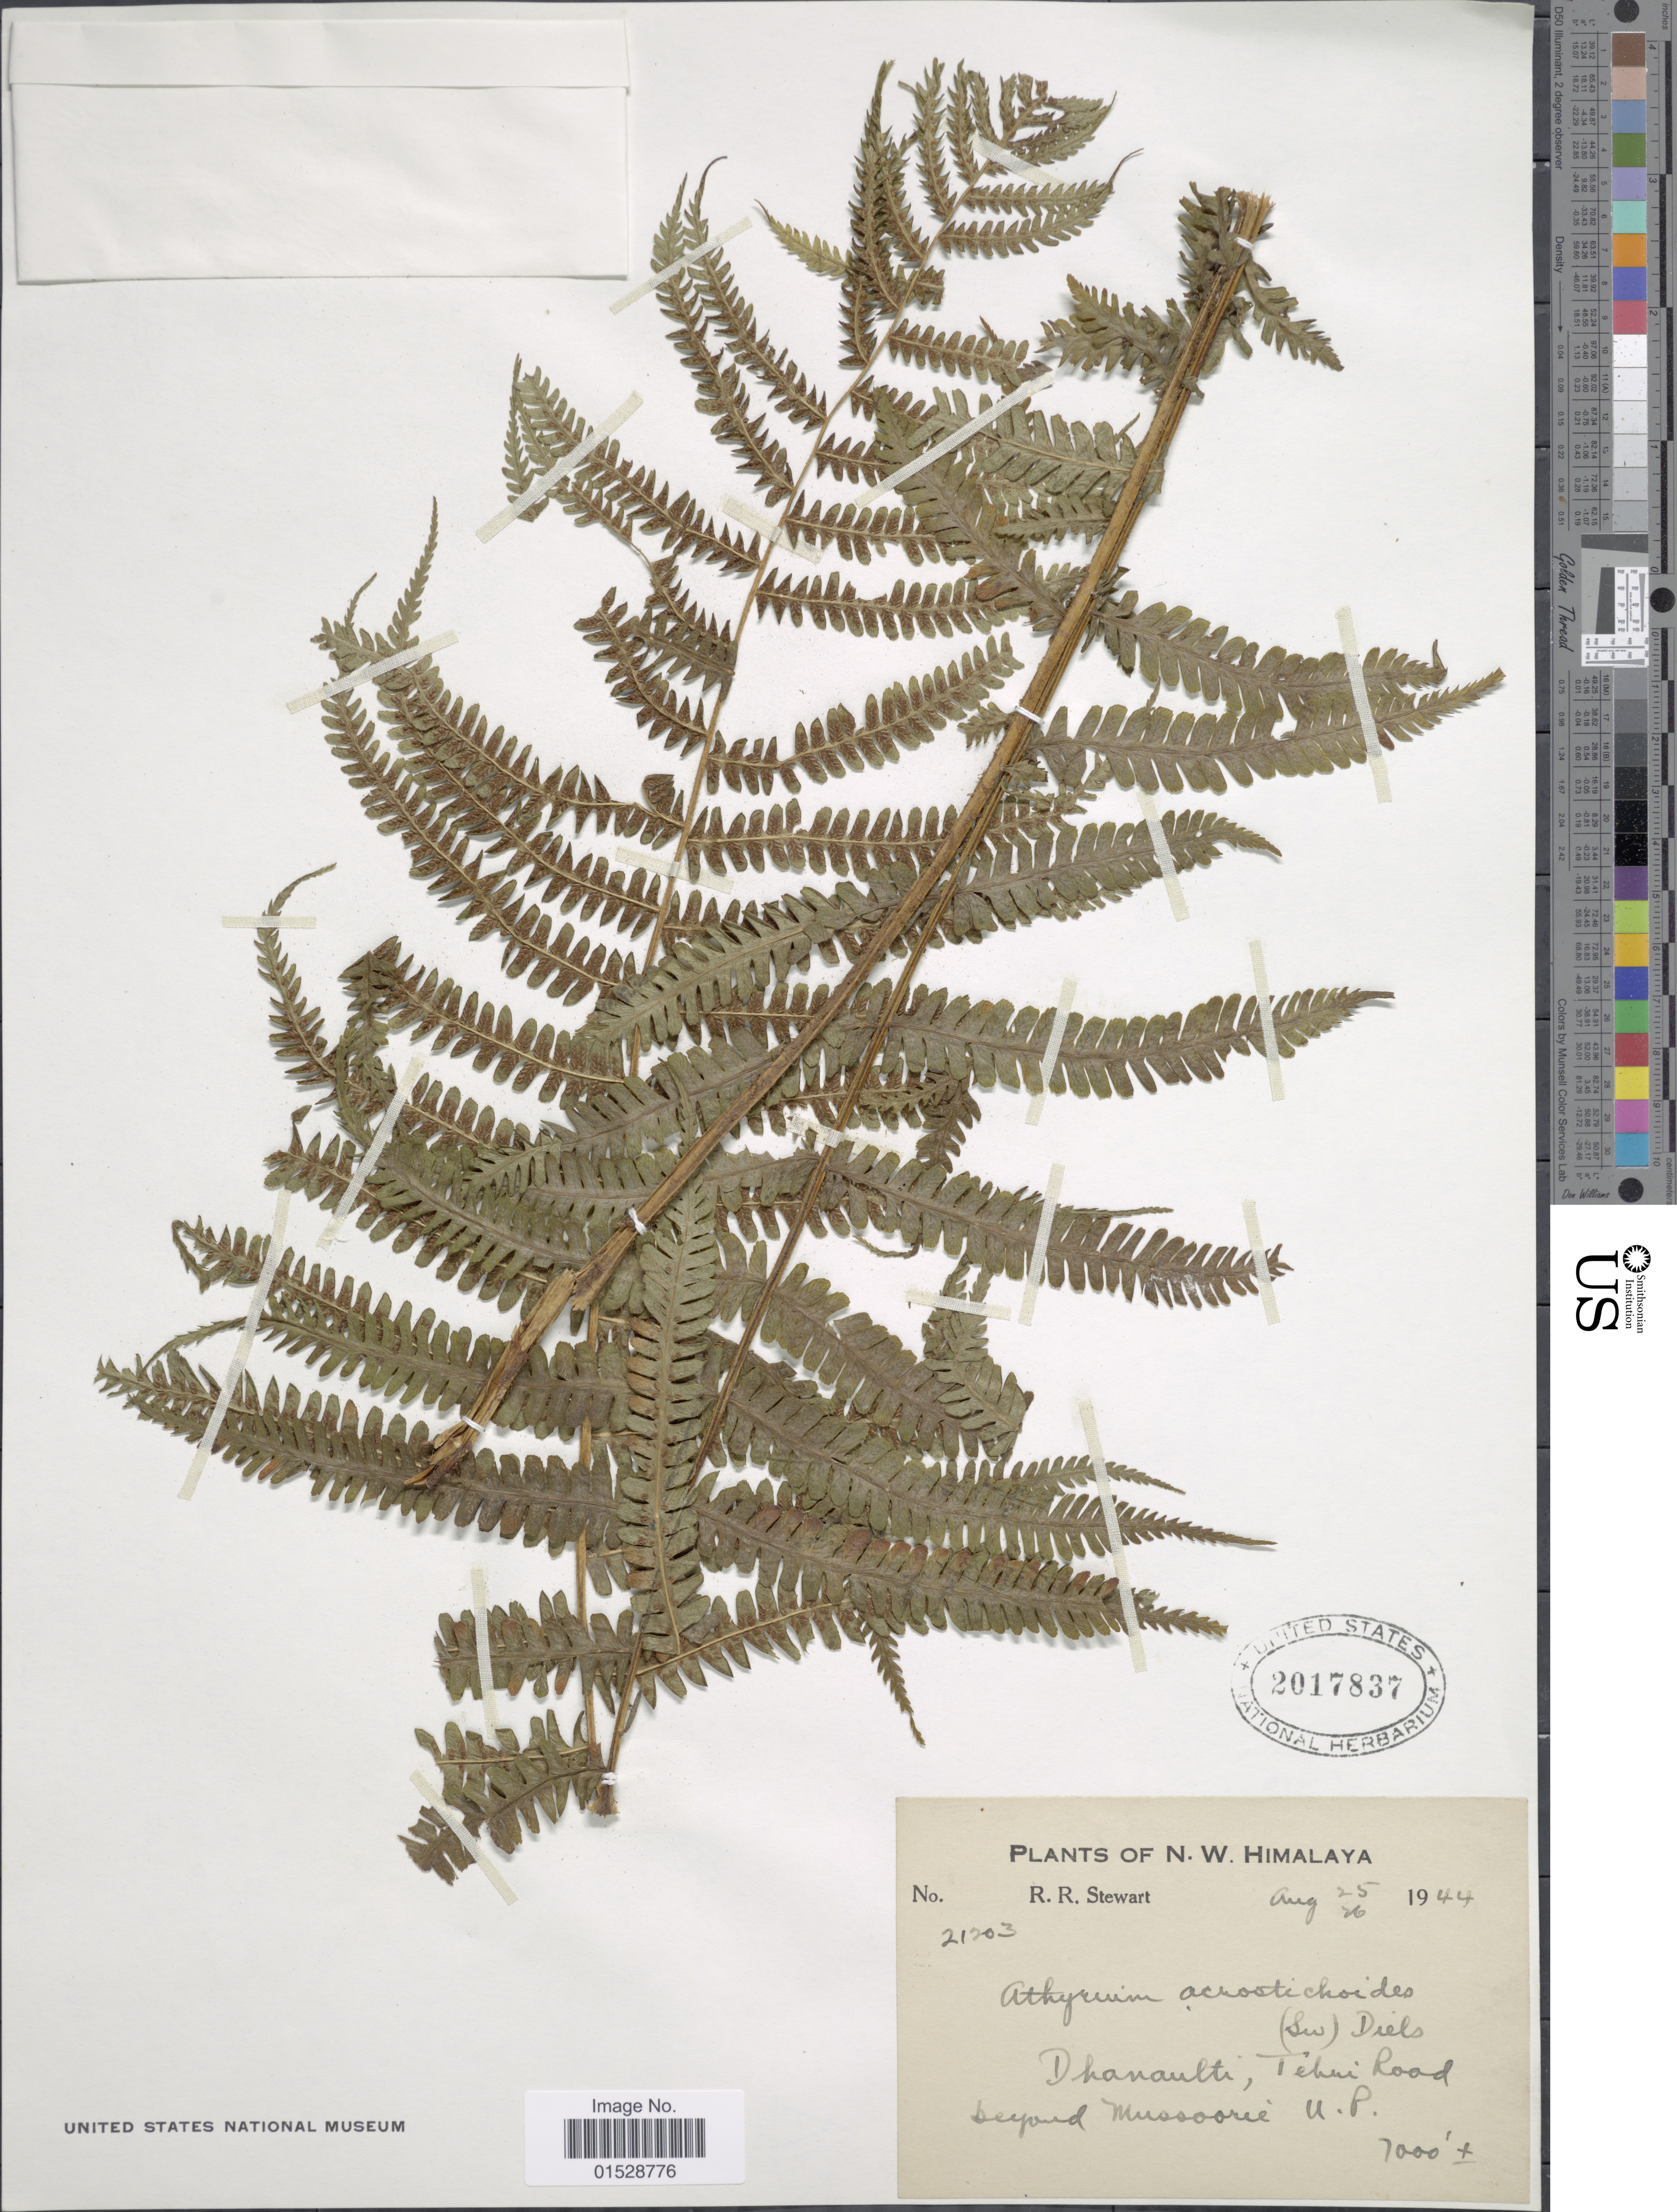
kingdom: Plantae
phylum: Tracheophyta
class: Polypodiopsida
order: Polypodiales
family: Athyriaceae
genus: Deparia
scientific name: Deparia acrostichoides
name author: (Sw.) M. Kato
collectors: R. R. Stewart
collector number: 21203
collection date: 1944-08-25/1944-08-26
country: India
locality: N. W. Himalaya, Dhanaulti, Tehni Road beyond Mussoorie, U. P.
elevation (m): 2134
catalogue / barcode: US 2017837